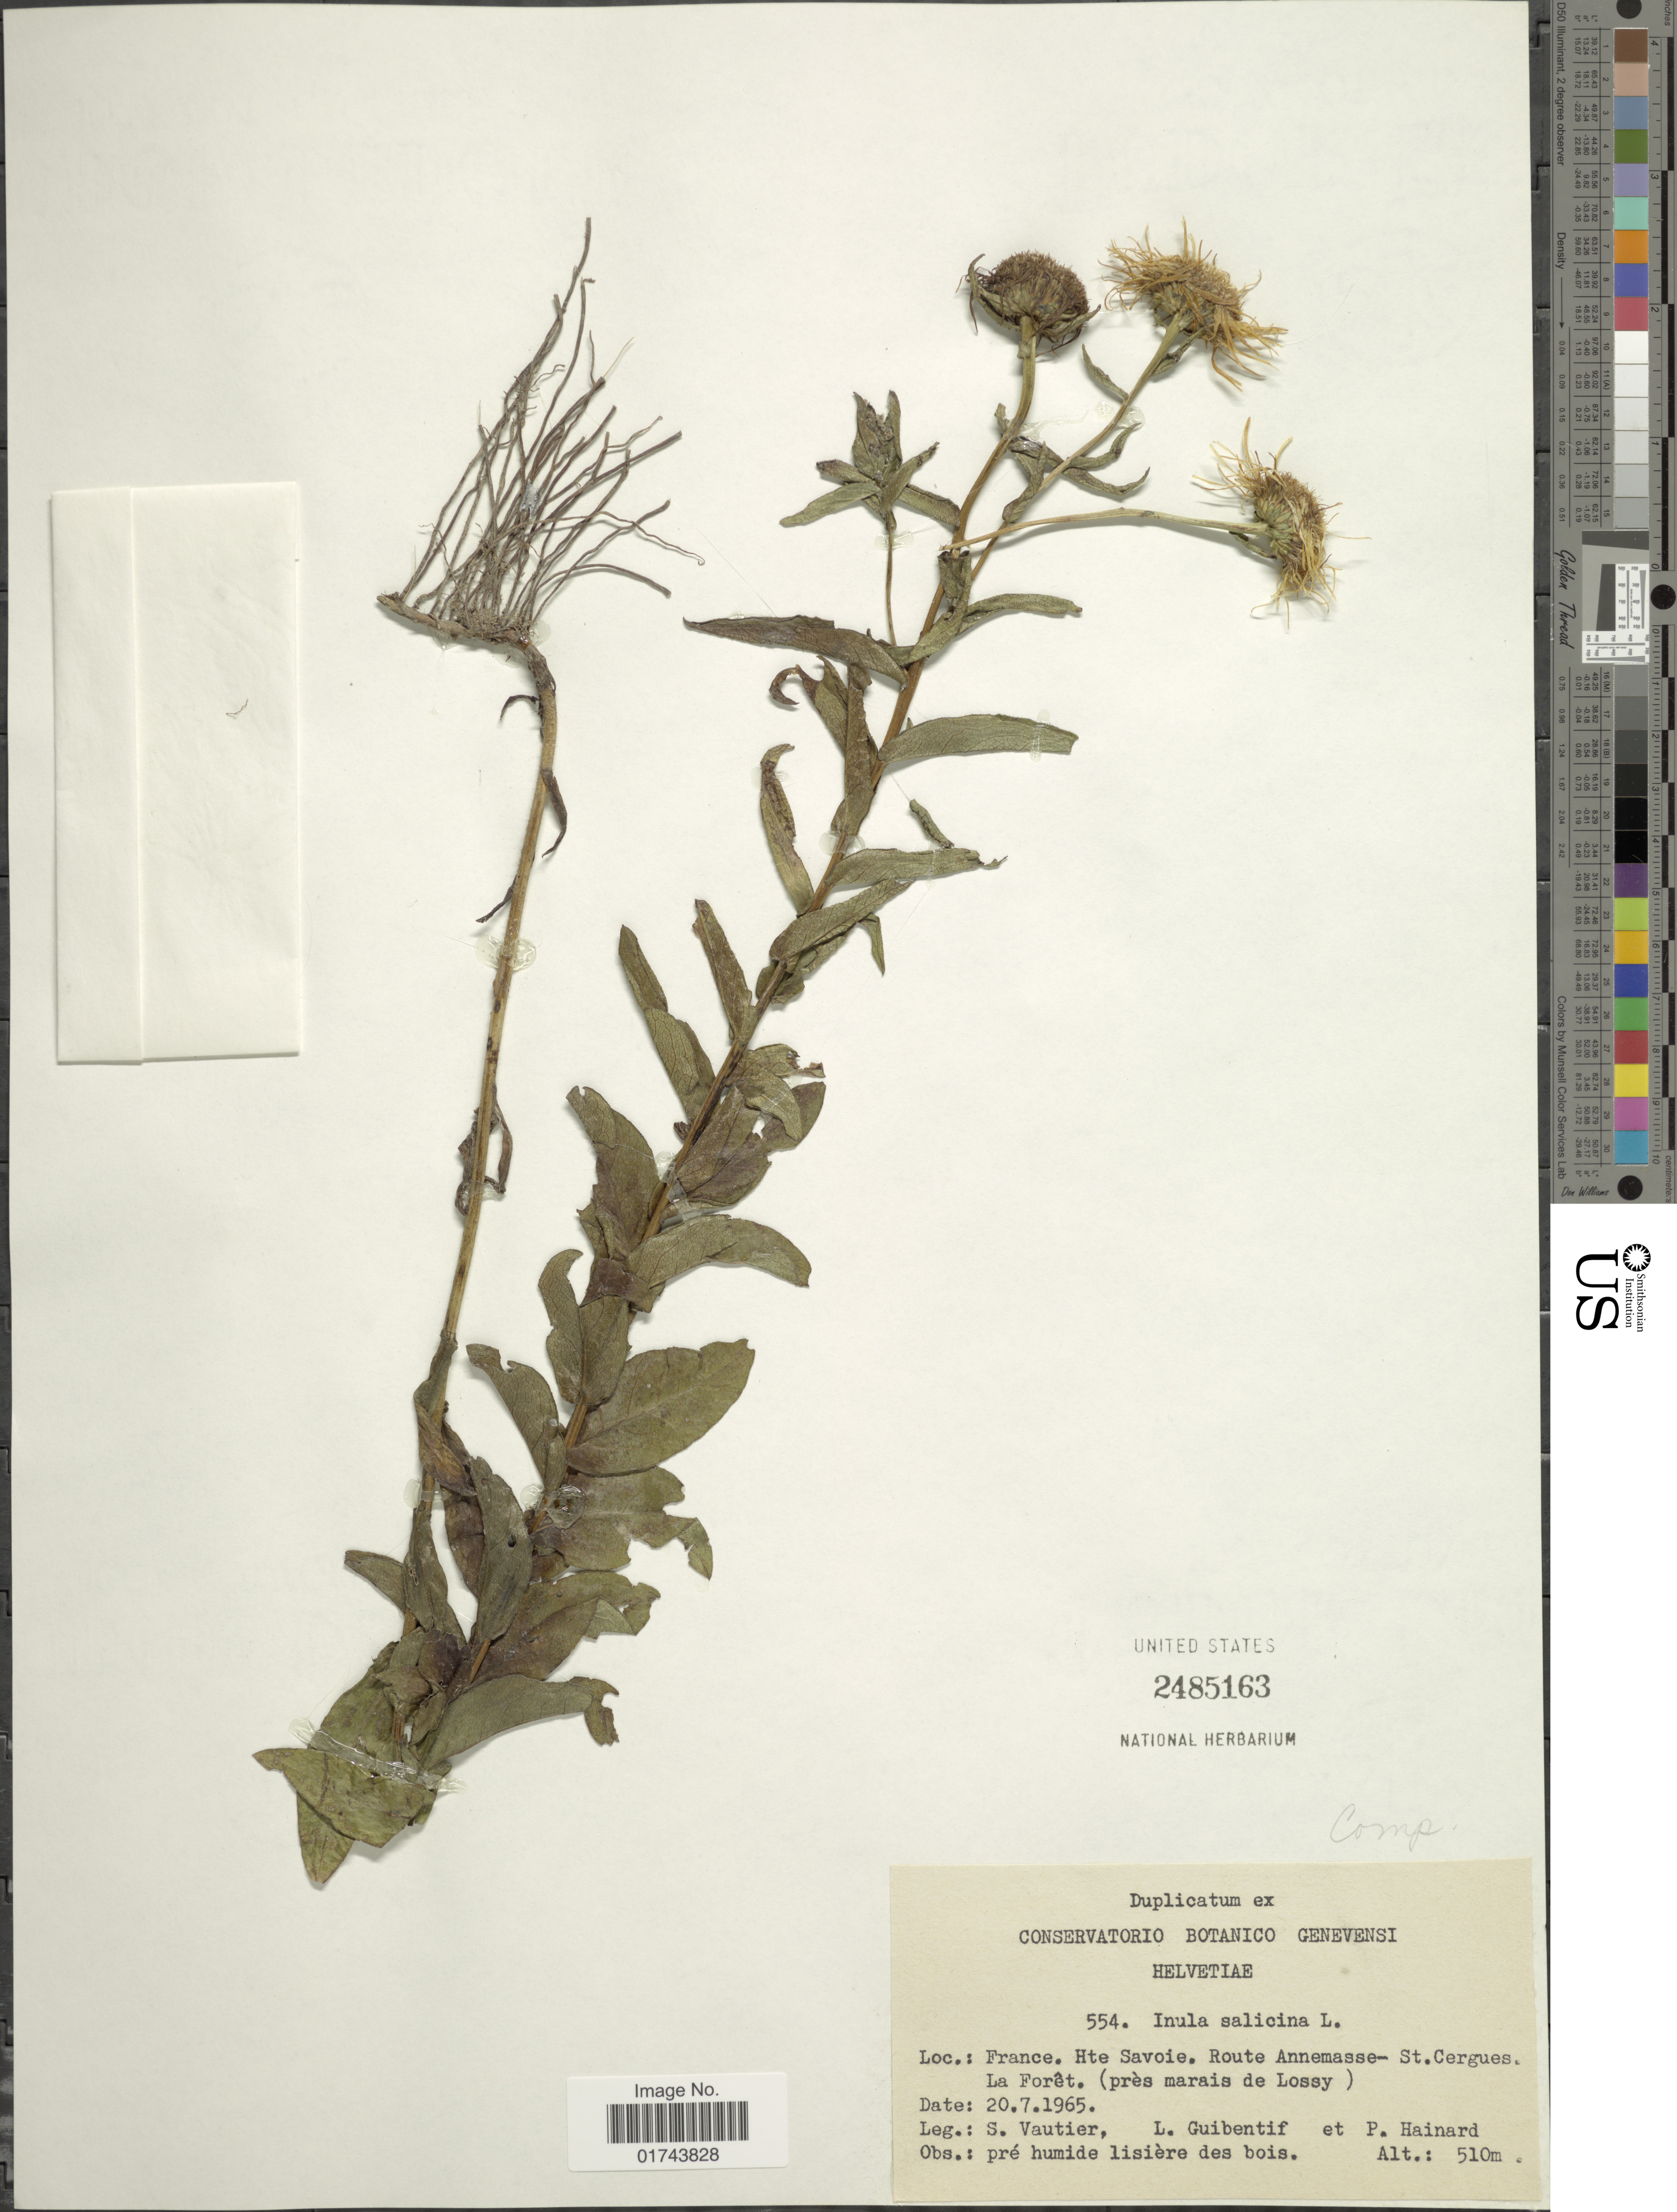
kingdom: Plantae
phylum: Tracheophyta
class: Magnoliopsida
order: Asterales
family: Asteraceae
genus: Inula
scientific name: Inula salicina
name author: L.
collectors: S. Vautier, Guibentif, L. & P. Hainard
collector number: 554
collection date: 1965-07-20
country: France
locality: France, Hte Savoie, Route Annemasse- St. Cergues, La Foret, (pres marais de Lossy)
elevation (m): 510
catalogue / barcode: US 2485163